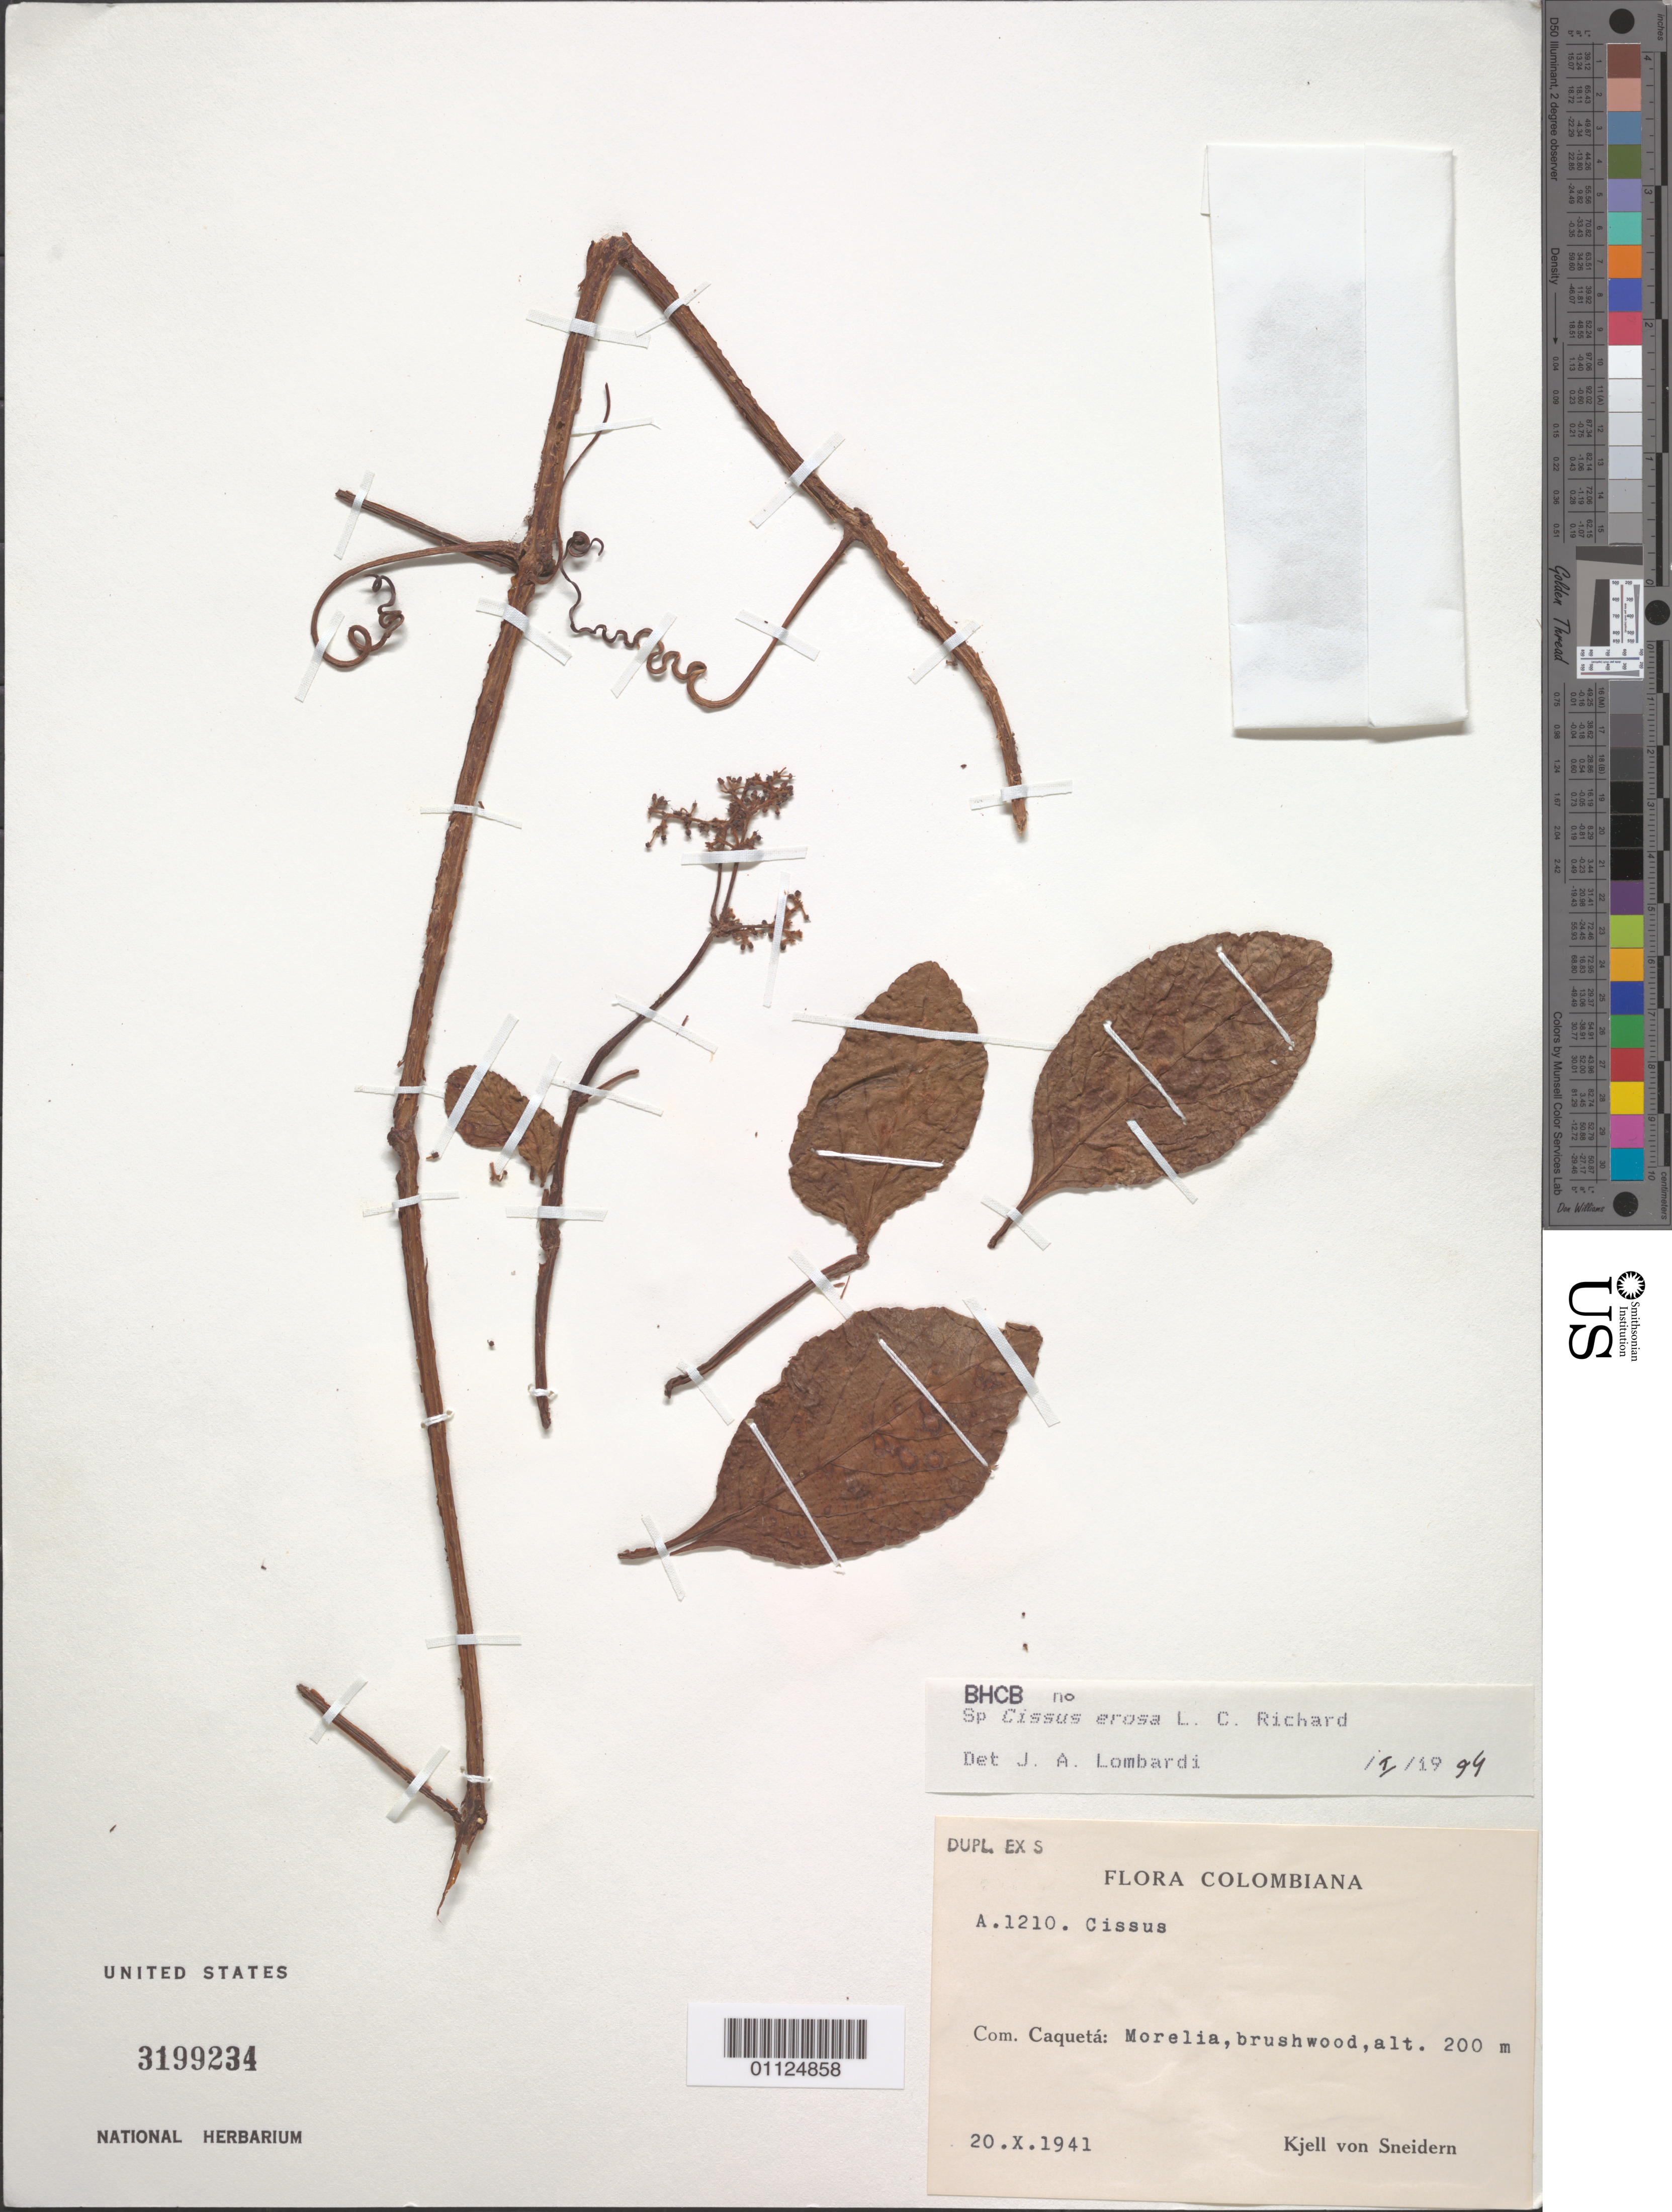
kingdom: Plantae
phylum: Tracheophyta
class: Magnoliopsida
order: Vitales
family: Vitaceae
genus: Cissus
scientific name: Cissus erosa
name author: Rich.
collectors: K. von Sneidern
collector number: A 1210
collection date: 1941-10-20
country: Colombia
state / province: Caquetá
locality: Morelia.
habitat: Brushwood.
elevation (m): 200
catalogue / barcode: US 3199234